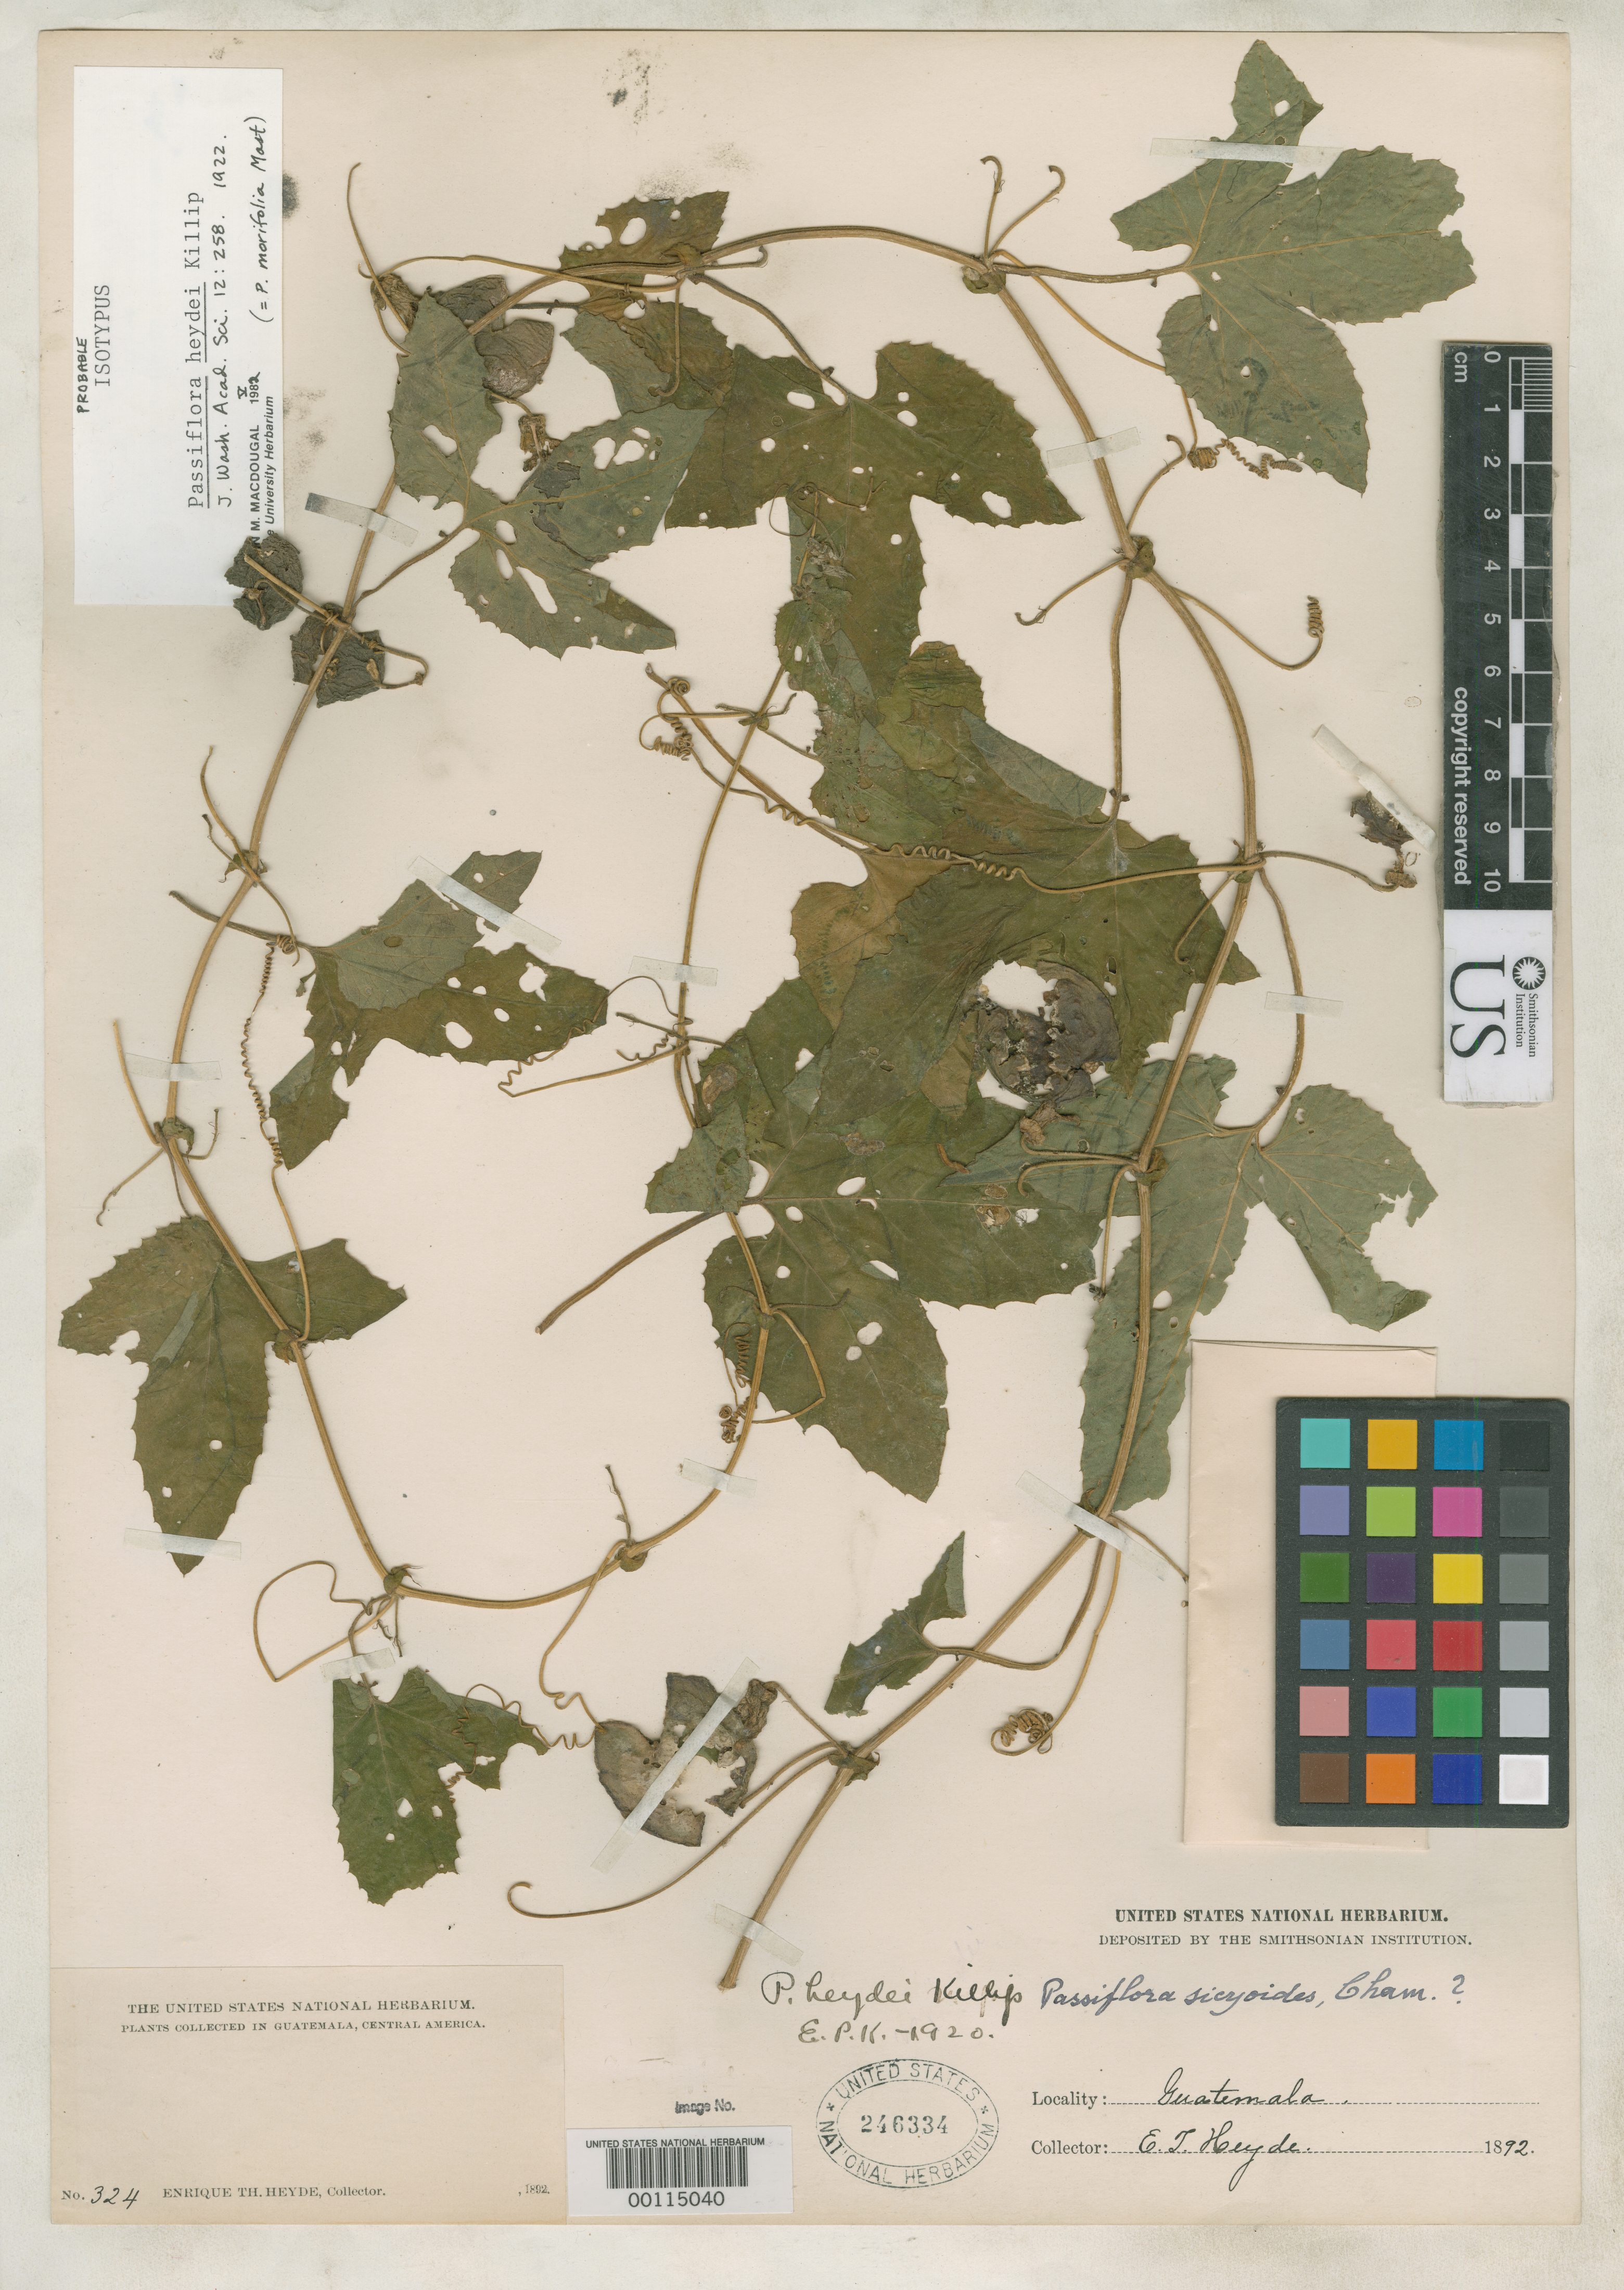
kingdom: Plantae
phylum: Tracheophyta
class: Magnoliopsida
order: Malpighiales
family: Passifloraceae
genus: Passiflora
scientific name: Passiflora heydei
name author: Killip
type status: Possible Isotype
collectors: E. T. Heyde & E. Lux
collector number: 324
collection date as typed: Sep 1892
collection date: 1892-09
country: Guatemala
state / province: Santa Rosa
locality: Casillas.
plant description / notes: Protologue, "Type in the U.S. National Herbarium, no. 207,154, collected at Casillas, Department of Santa Rosa, Guatemala, September, 1892, by Heyde and Lux (J.D. Smith, no. 3772)". Donnell Smith apparently re-numbered Heyde's collection; this sheet (USNH 246334), numbered Heyde 324, is possibly a duplicate of Heyde & Lux [Donnell Smith] 3772 (number assigned by J. Donnell Smith]. Specimen annotated by M. Macdougal in 1982 as "probable isotypus". For typification discussion see MacDougal, J. M. 1994. Revision of Passiflora subgenus Decaloba section Pseudodysosmia (Passifloraceae). Syst. Bot. Monogr. 41: 102.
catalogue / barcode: US 246334